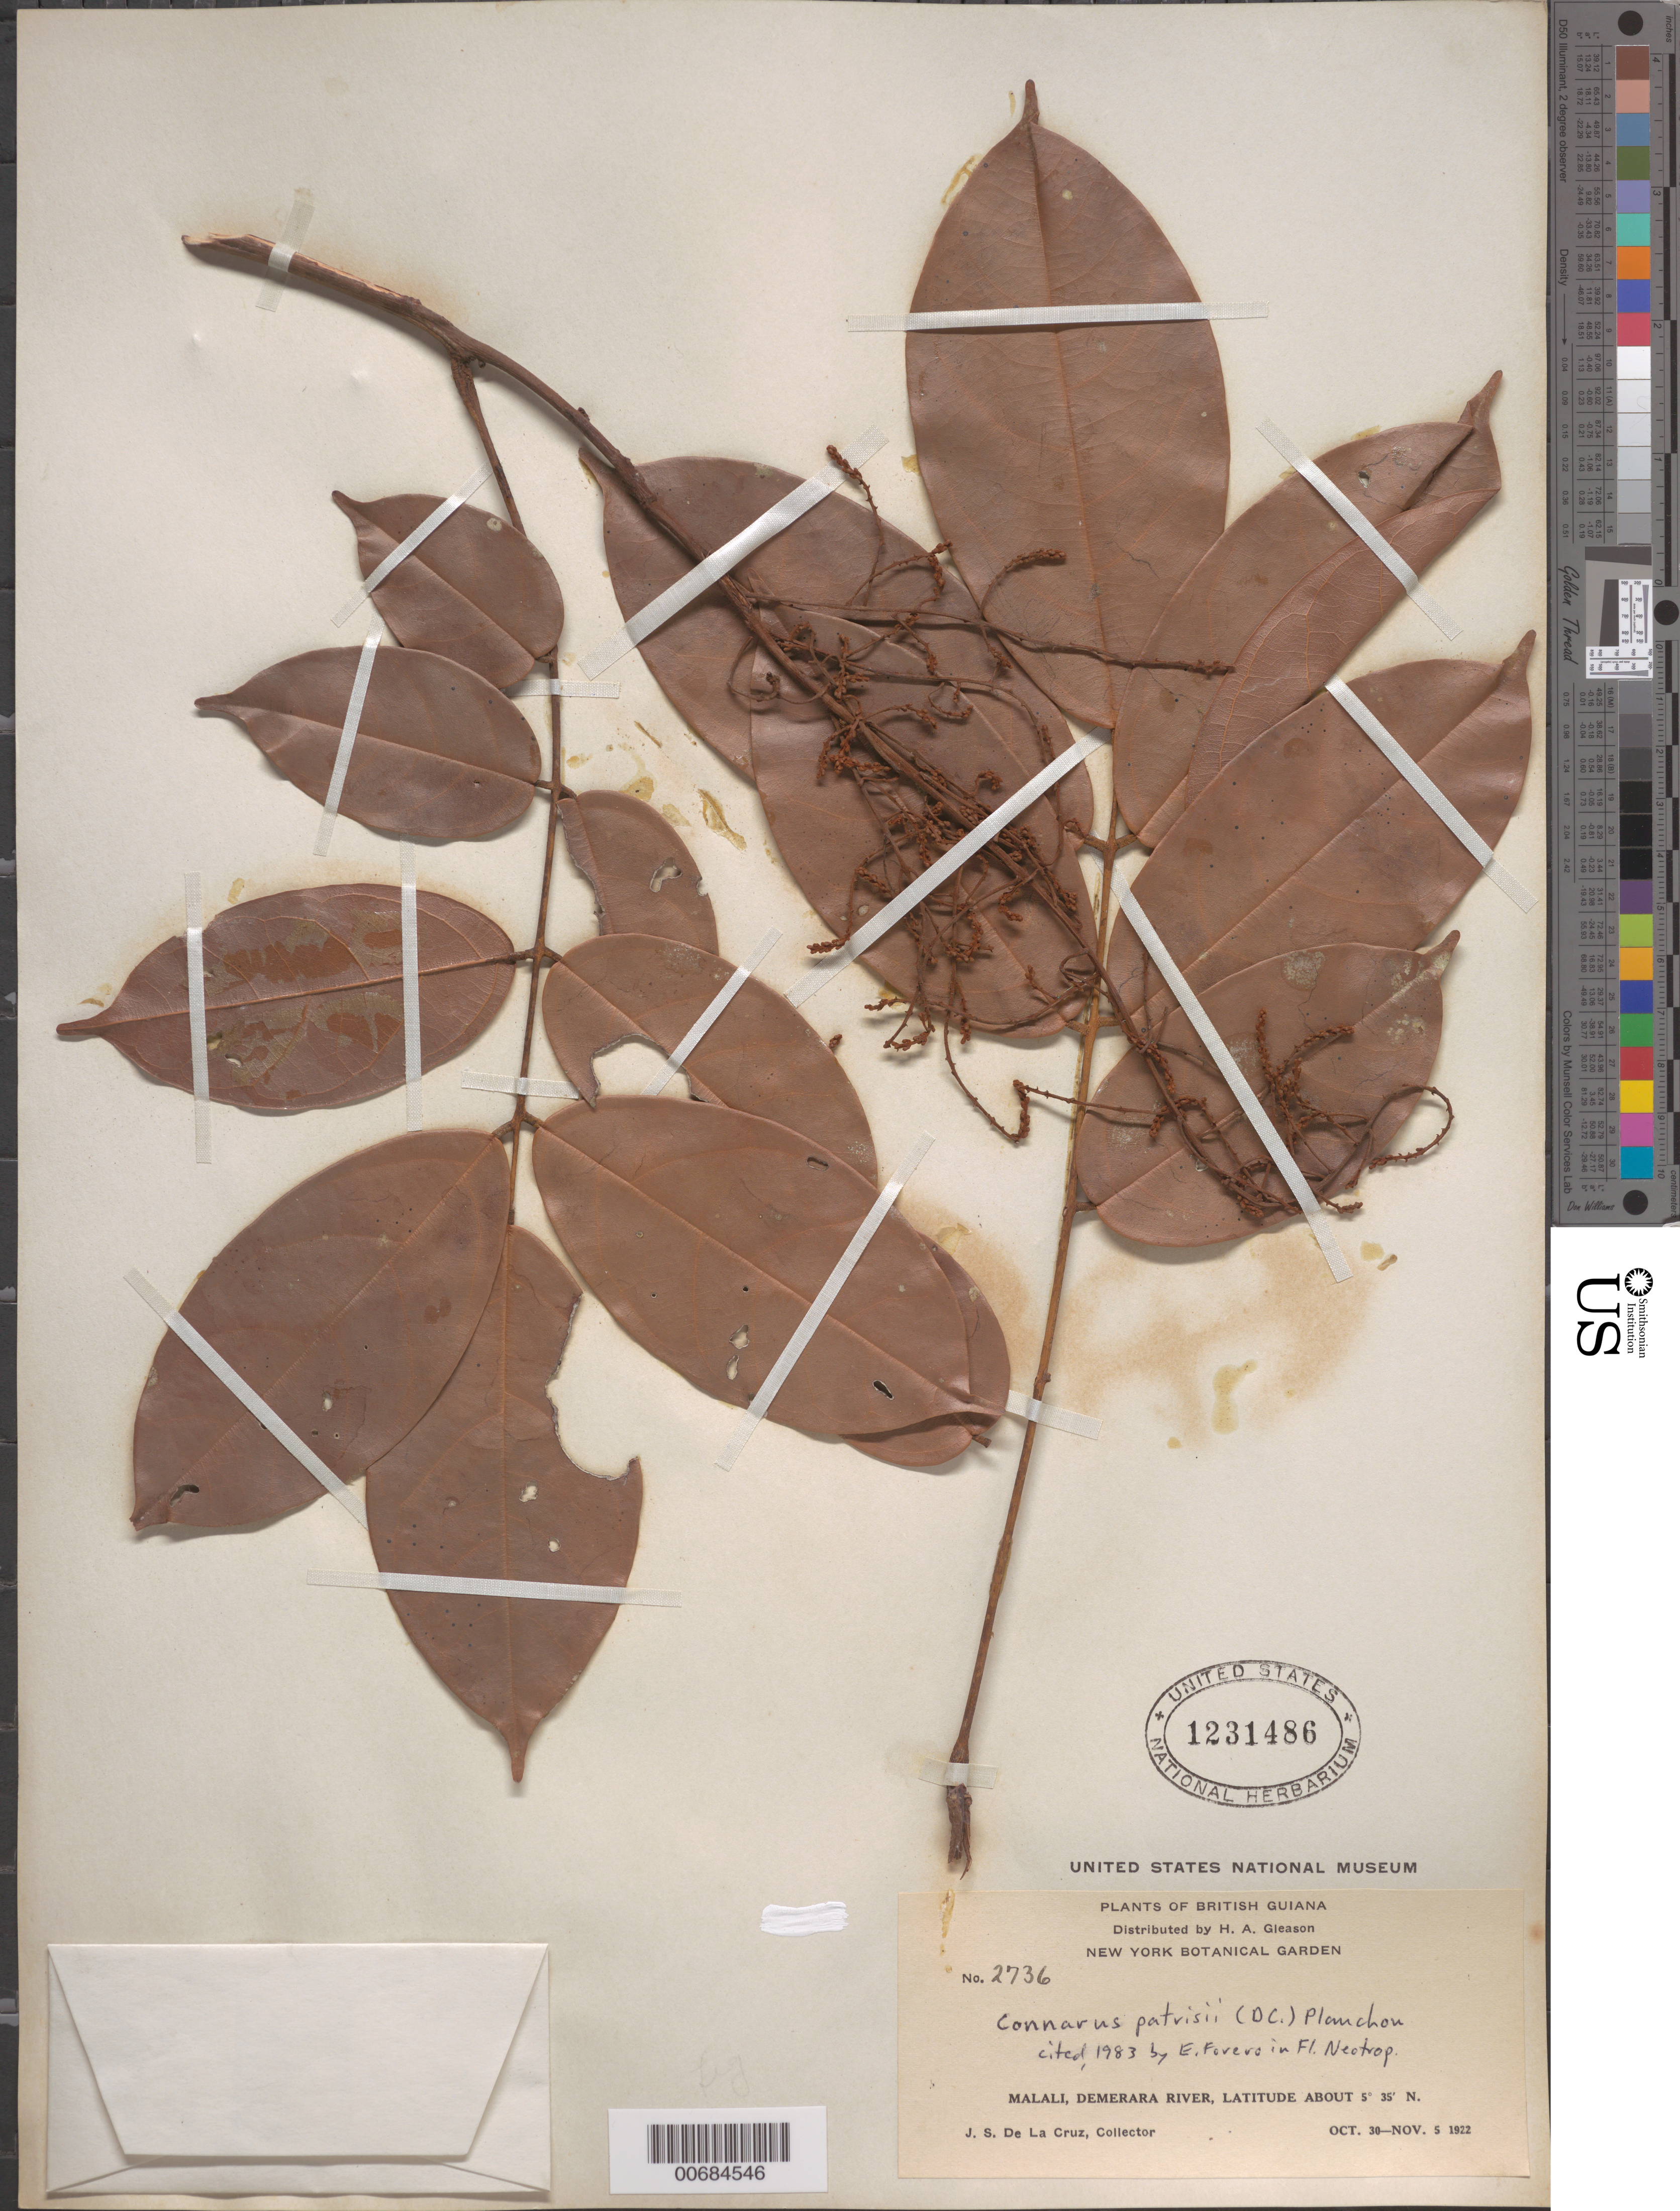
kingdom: Plantae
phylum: Tracheophyta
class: Magnoliopsida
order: Oxalidales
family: Connaraceae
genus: Connarus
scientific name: Connarus patrisii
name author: (DC.) Planch.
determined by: Forero, E.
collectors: J. S. de la Cruz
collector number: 2736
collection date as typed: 30-Oct-22 to 5-Nov-22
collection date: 1922-10-30/1922-11-05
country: Guyana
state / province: U. Demerara-Berbice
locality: Malali, Demerara R.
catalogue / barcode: US 1231486